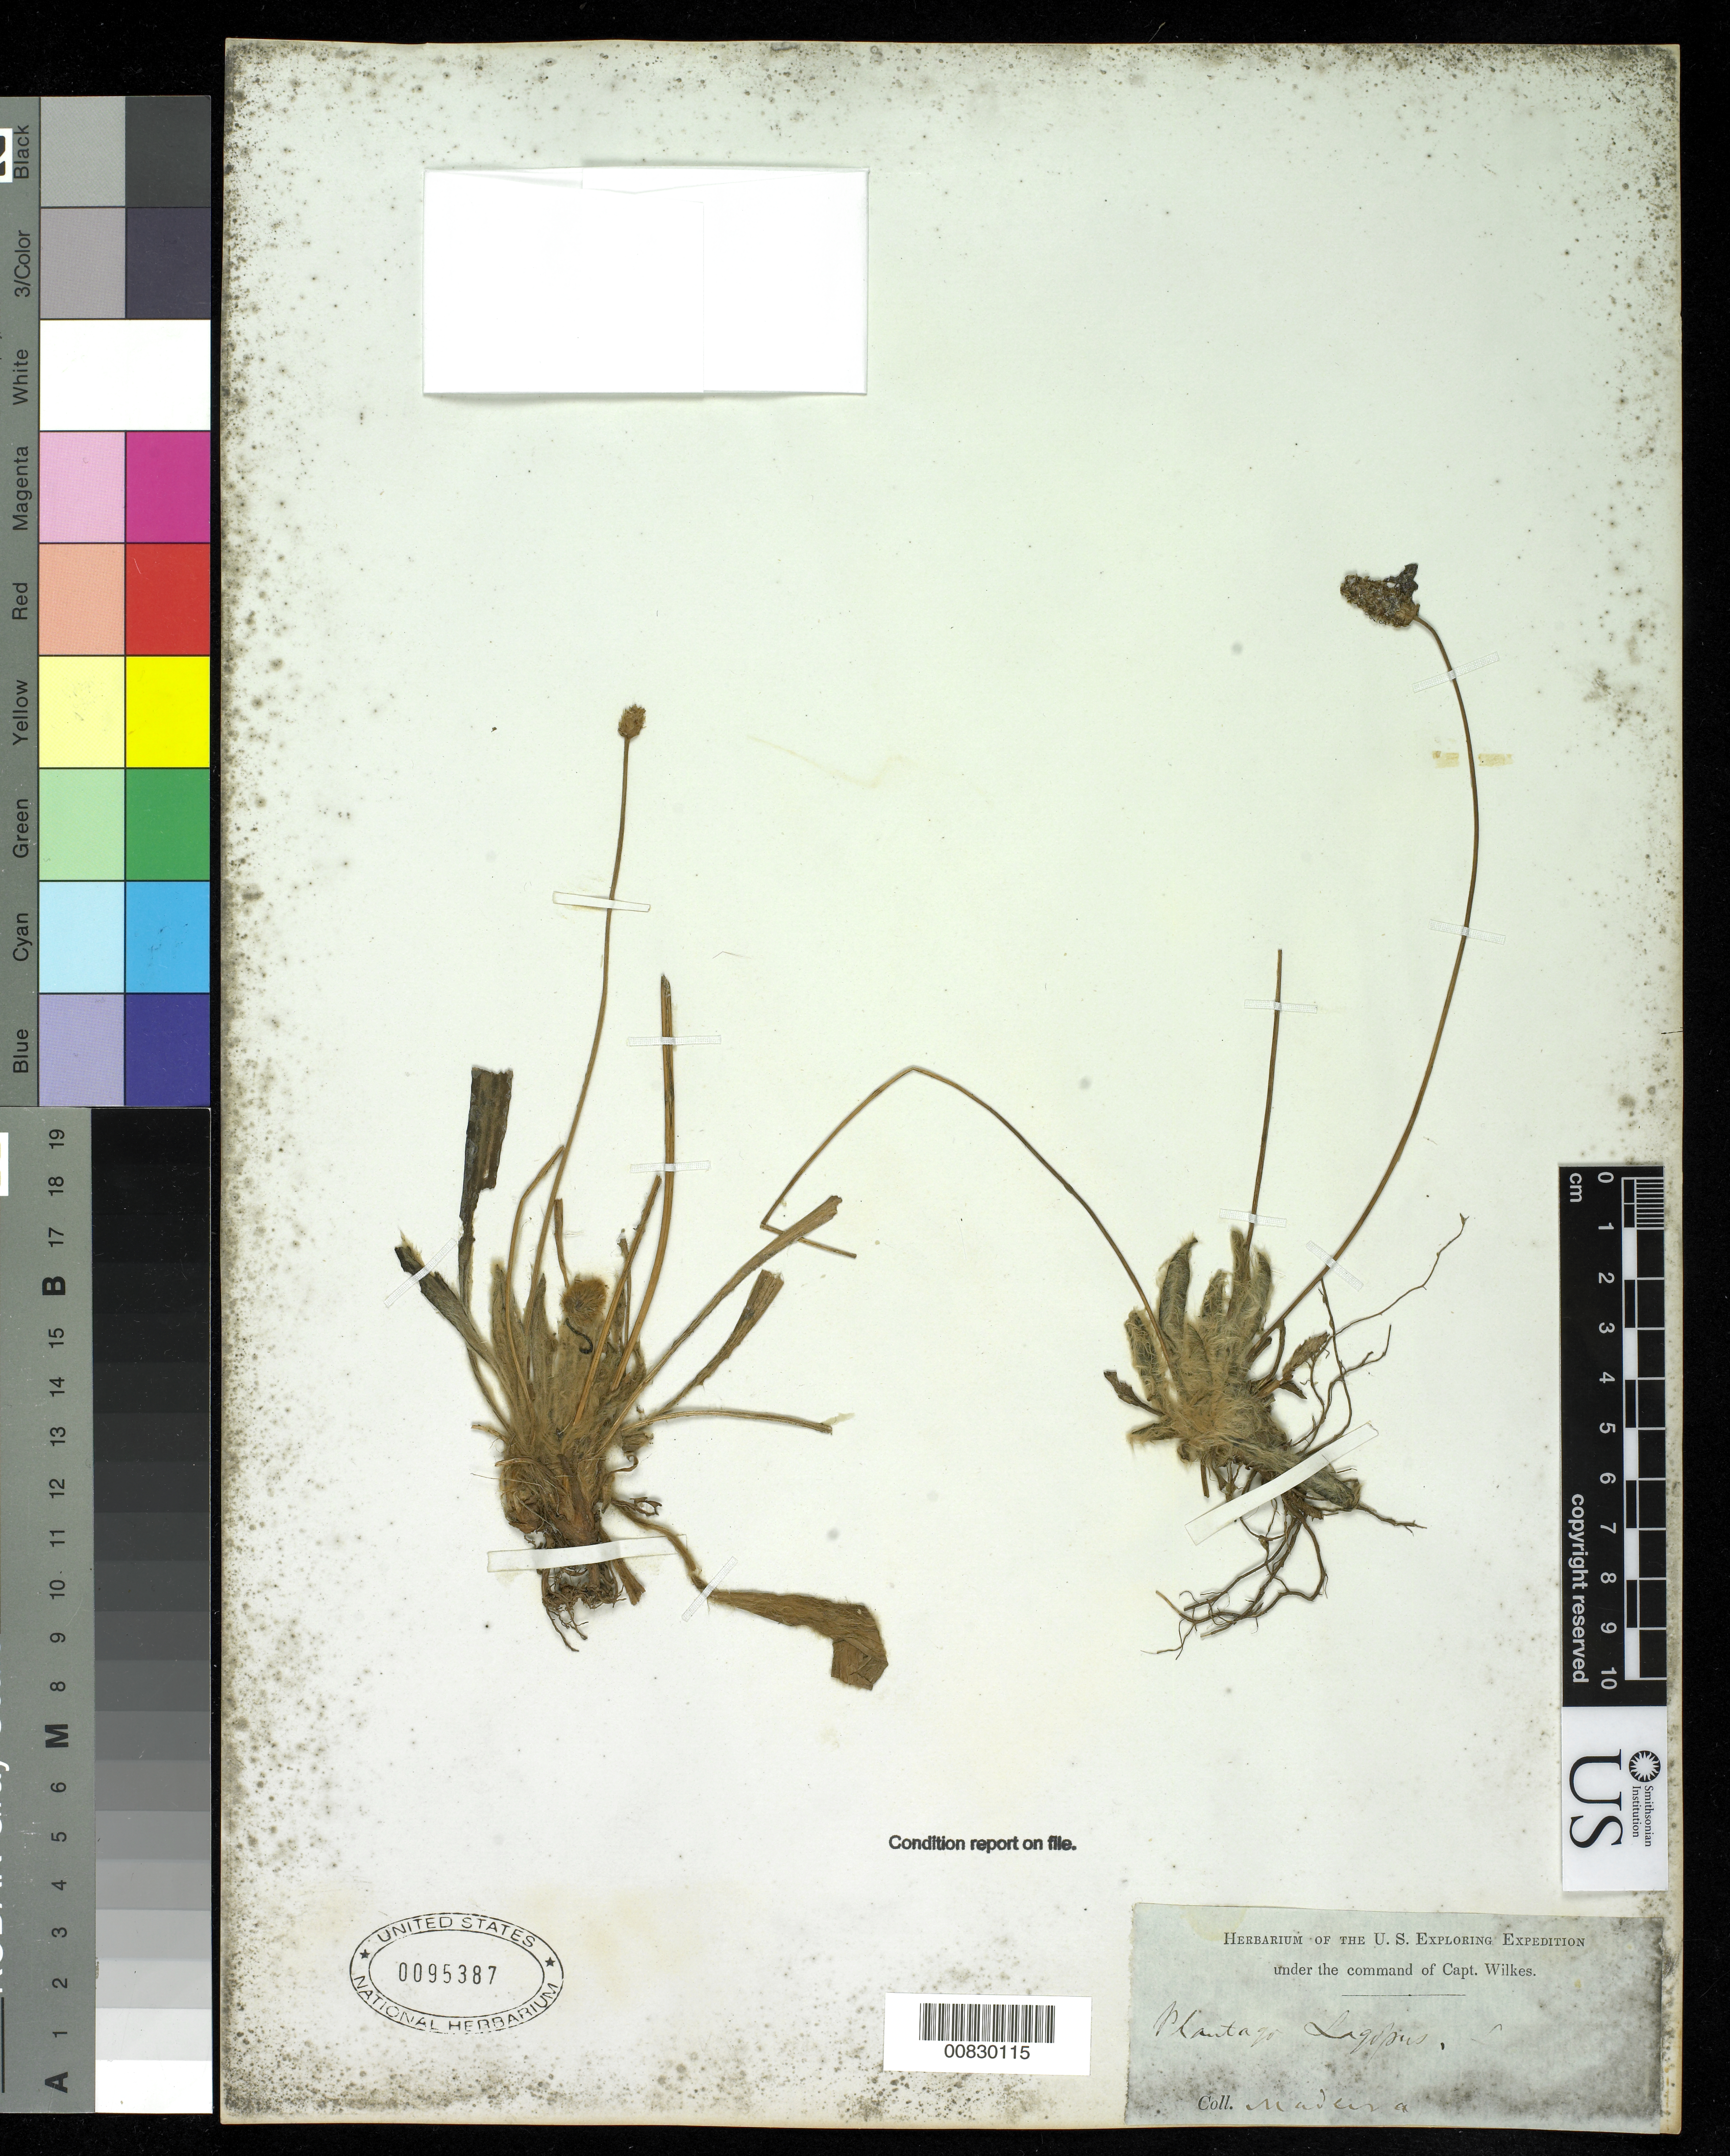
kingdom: Plantae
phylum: Tracheophyta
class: Magnoliopsida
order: Lamiales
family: Plantaginaceae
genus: Plantago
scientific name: Plantago lagopus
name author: L.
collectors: Wilkes Explor. Exped.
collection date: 1838/1842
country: Portugal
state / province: Madeira (Aut. Reg.)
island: Madeira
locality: Funchal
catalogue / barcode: US 95387